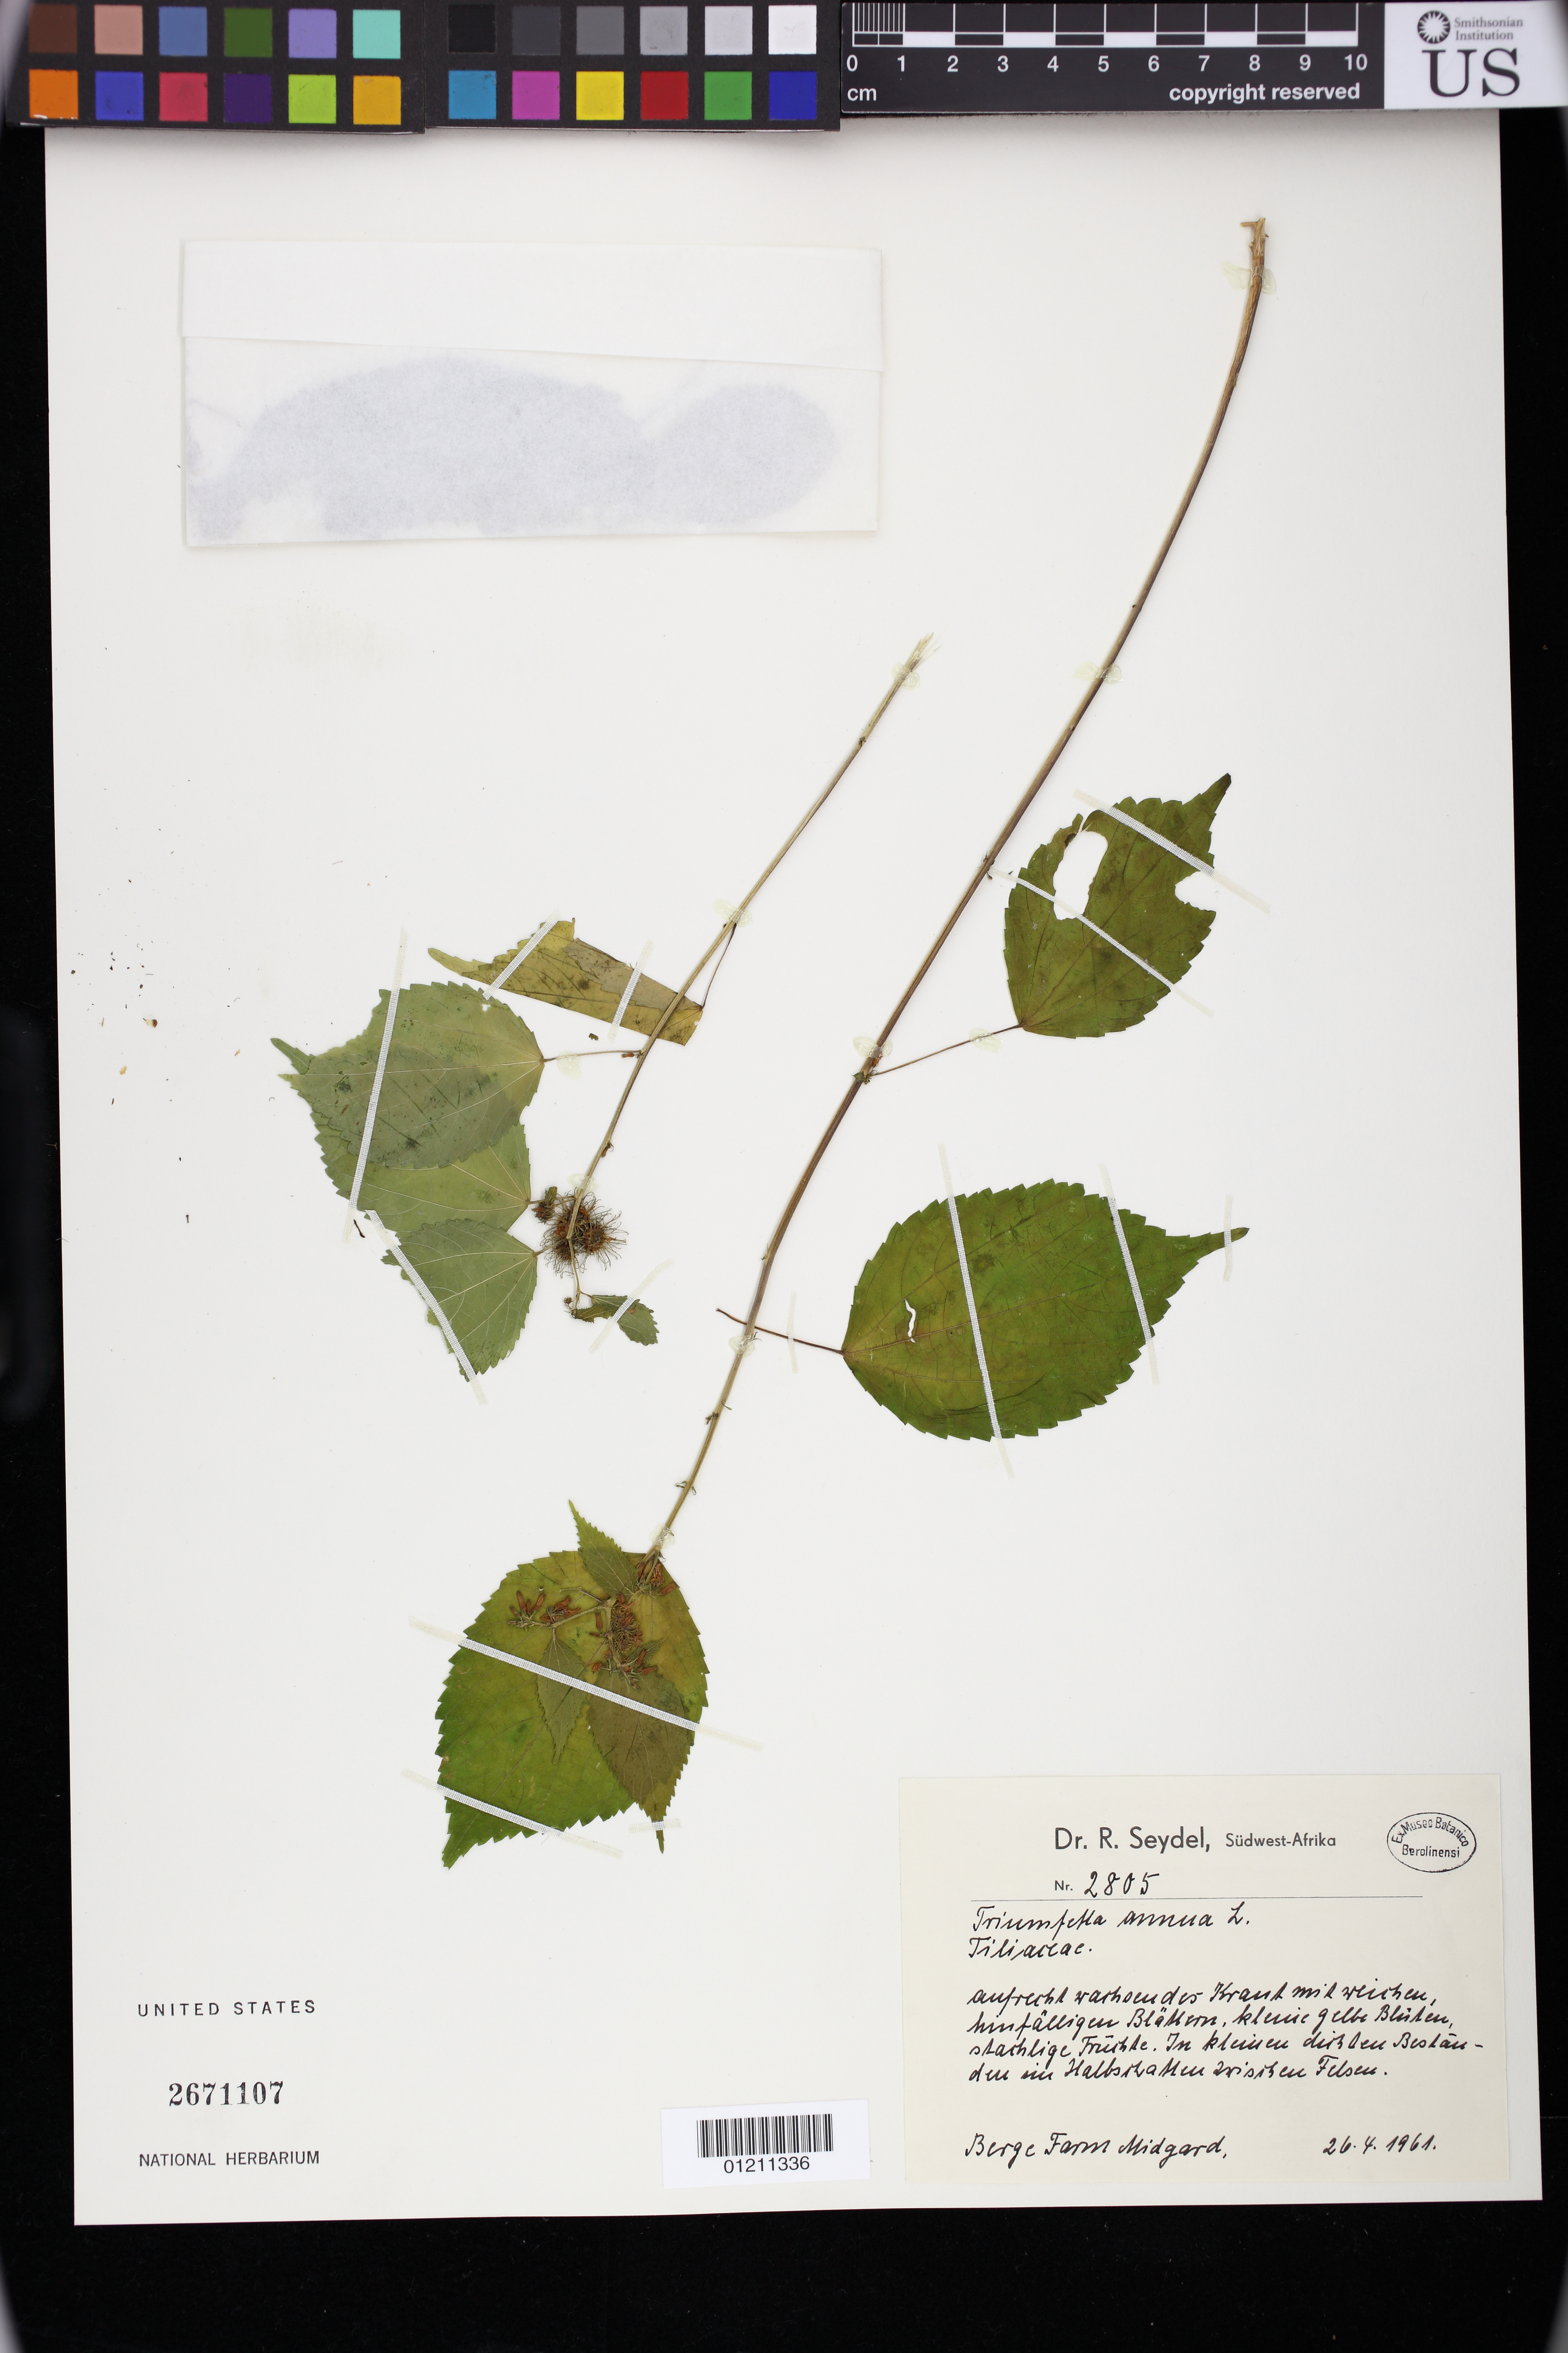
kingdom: Plantae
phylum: Tracheophyta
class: Magnoliopsida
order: Malvales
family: Malvaceae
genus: Triumfetta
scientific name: Triumfetta annua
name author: L.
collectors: R. Seydel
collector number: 2805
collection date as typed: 26 Apr 1961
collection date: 1961-04-26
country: Namibia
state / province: Otjozondjupa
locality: Sudwest-Afrika: Berge Farm, Midgard.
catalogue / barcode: US 2671107